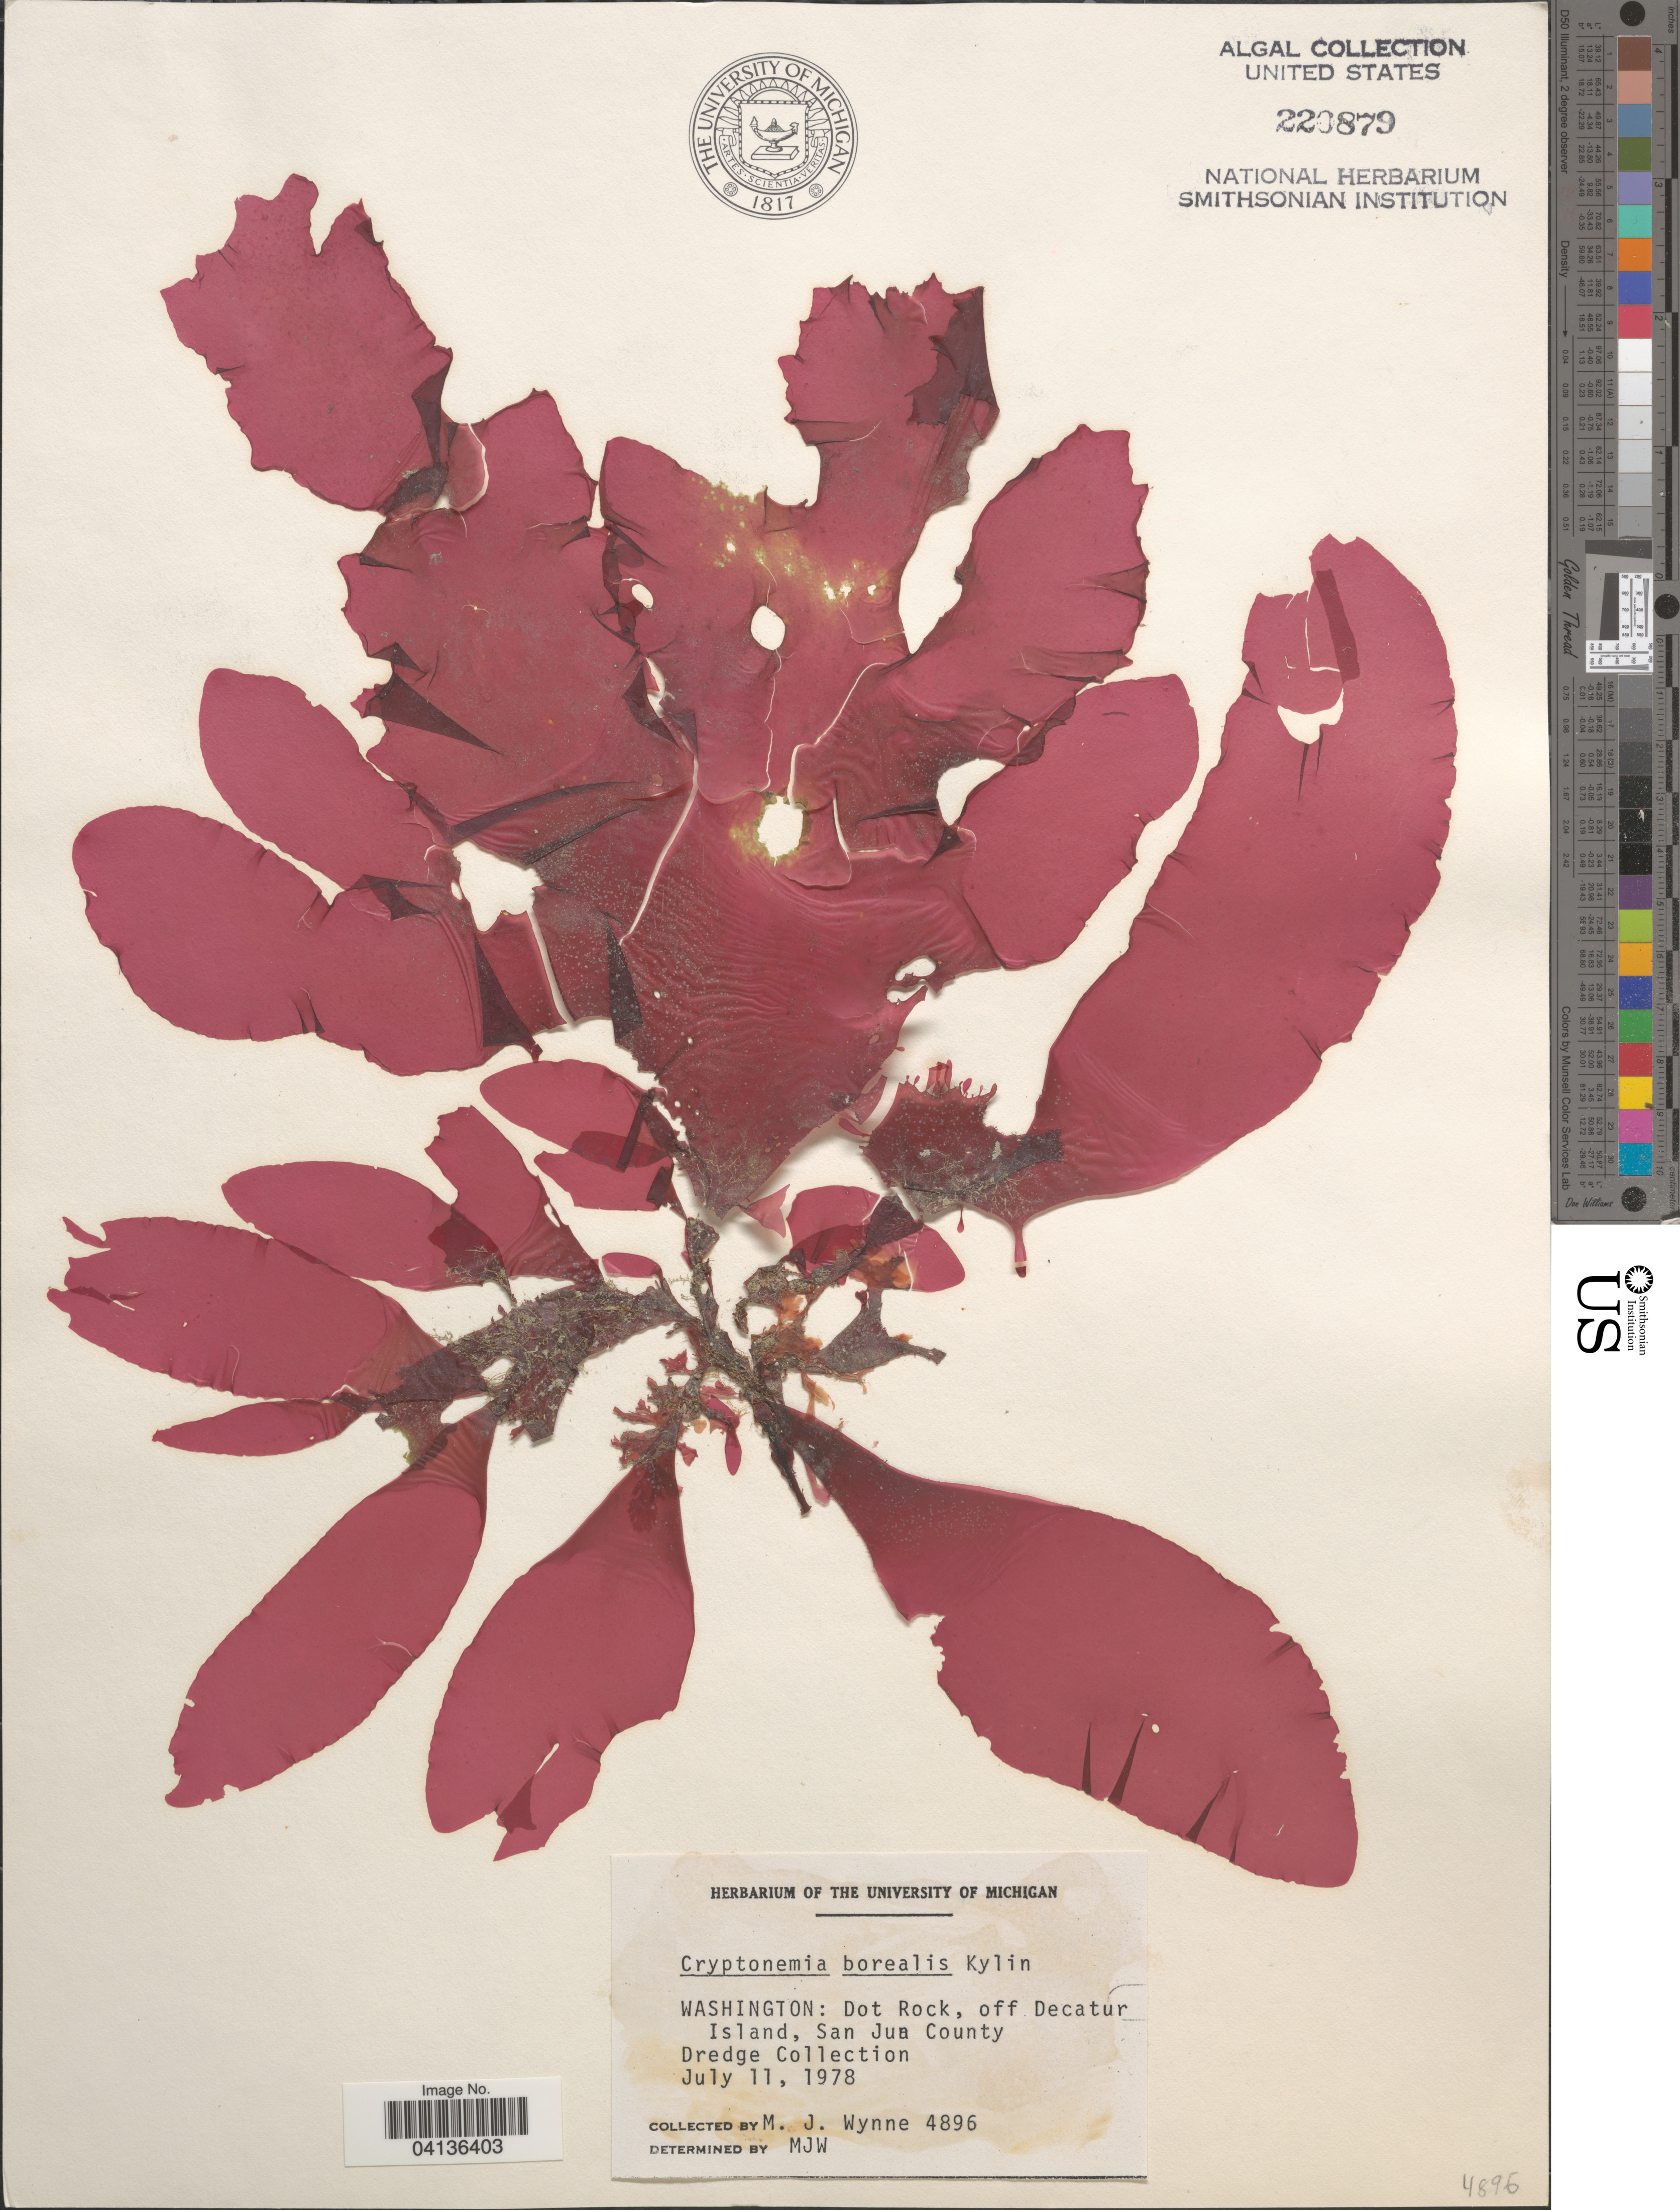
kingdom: Plantae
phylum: Rhodophyta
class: Florideophyceae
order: Halymeniales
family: Halymeniaceae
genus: Cryptonemia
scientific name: Cryptonemia borealis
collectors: M.J. Wynne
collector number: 4896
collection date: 1978-07-11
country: United States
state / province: Washington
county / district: San Juan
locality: Dot Rock, off Decatur Island, San Jun County. Dredge Collection.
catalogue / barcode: US 220879